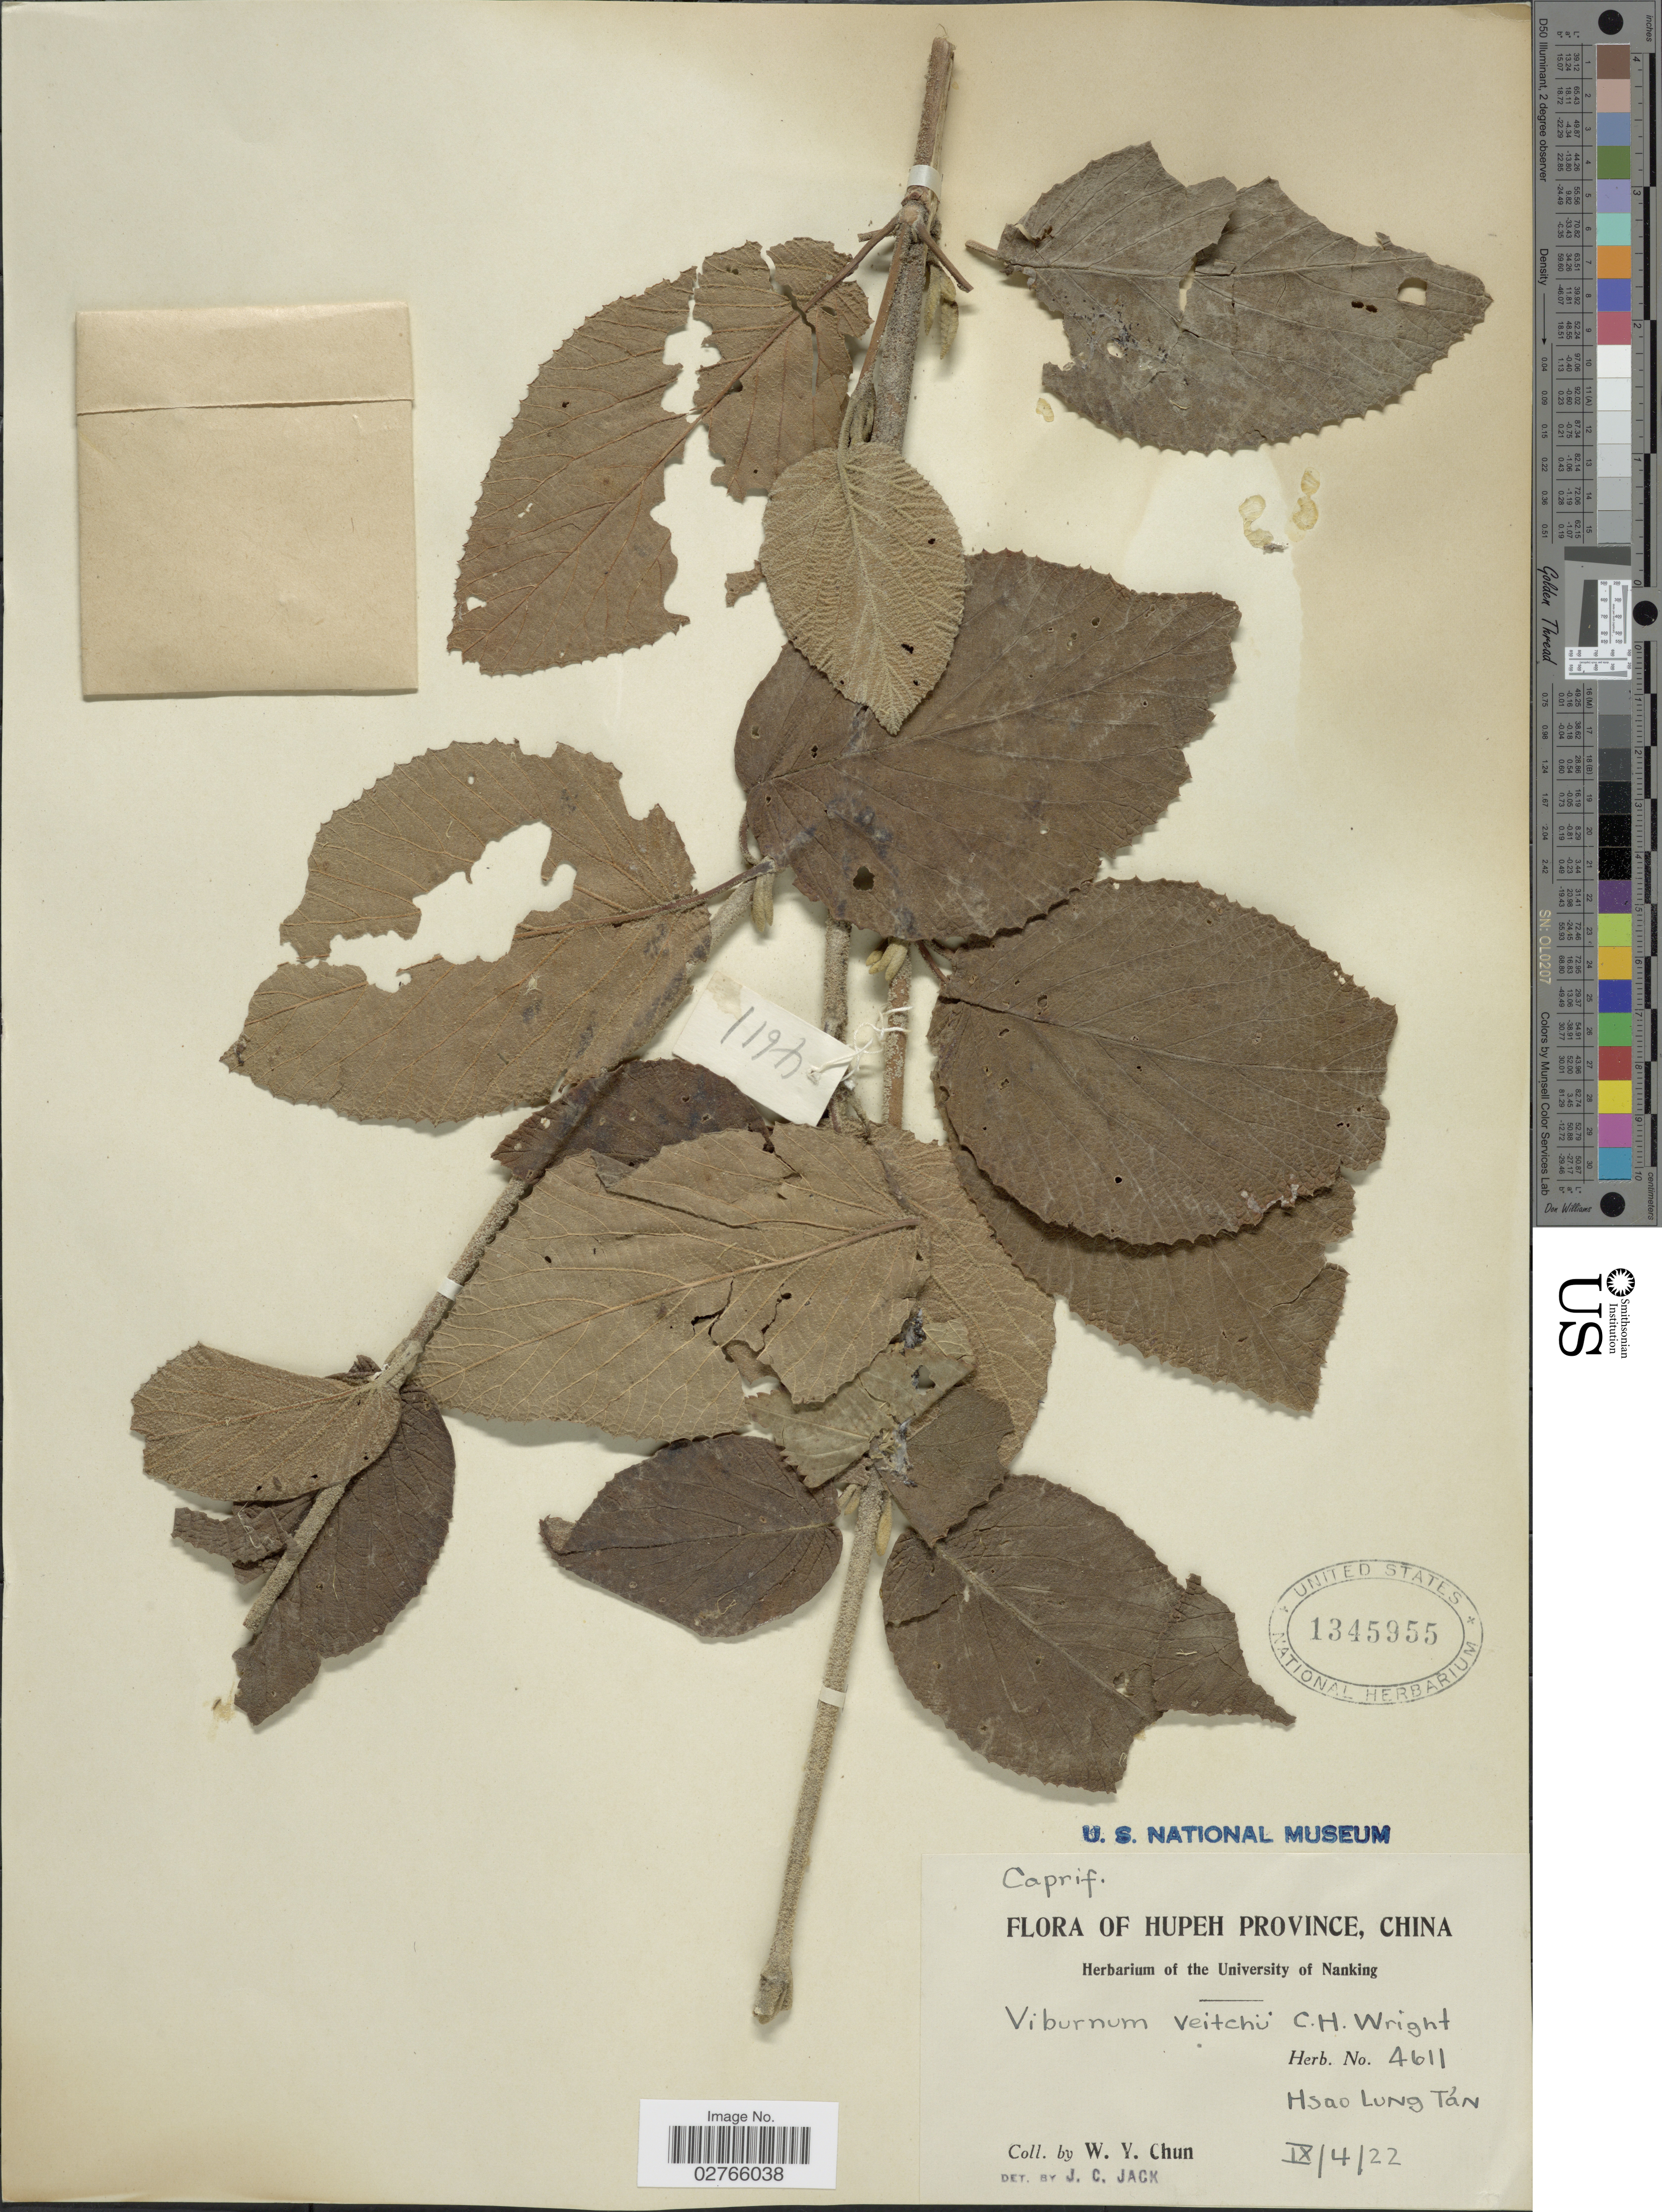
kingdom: Plantae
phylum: Tracheophyta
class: Magnoliopsida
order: Dipsacales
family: Viburnaceae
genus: Viburnum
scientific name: Viburnum glomeratum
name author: Maxim.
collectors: W. Y. Chun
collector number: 4611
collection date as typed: Transcribed d/m/y: 4/9/22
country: China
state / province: Hubei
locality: Hupeh Province, Hsao Lung T'an.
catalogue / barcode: US 1345955